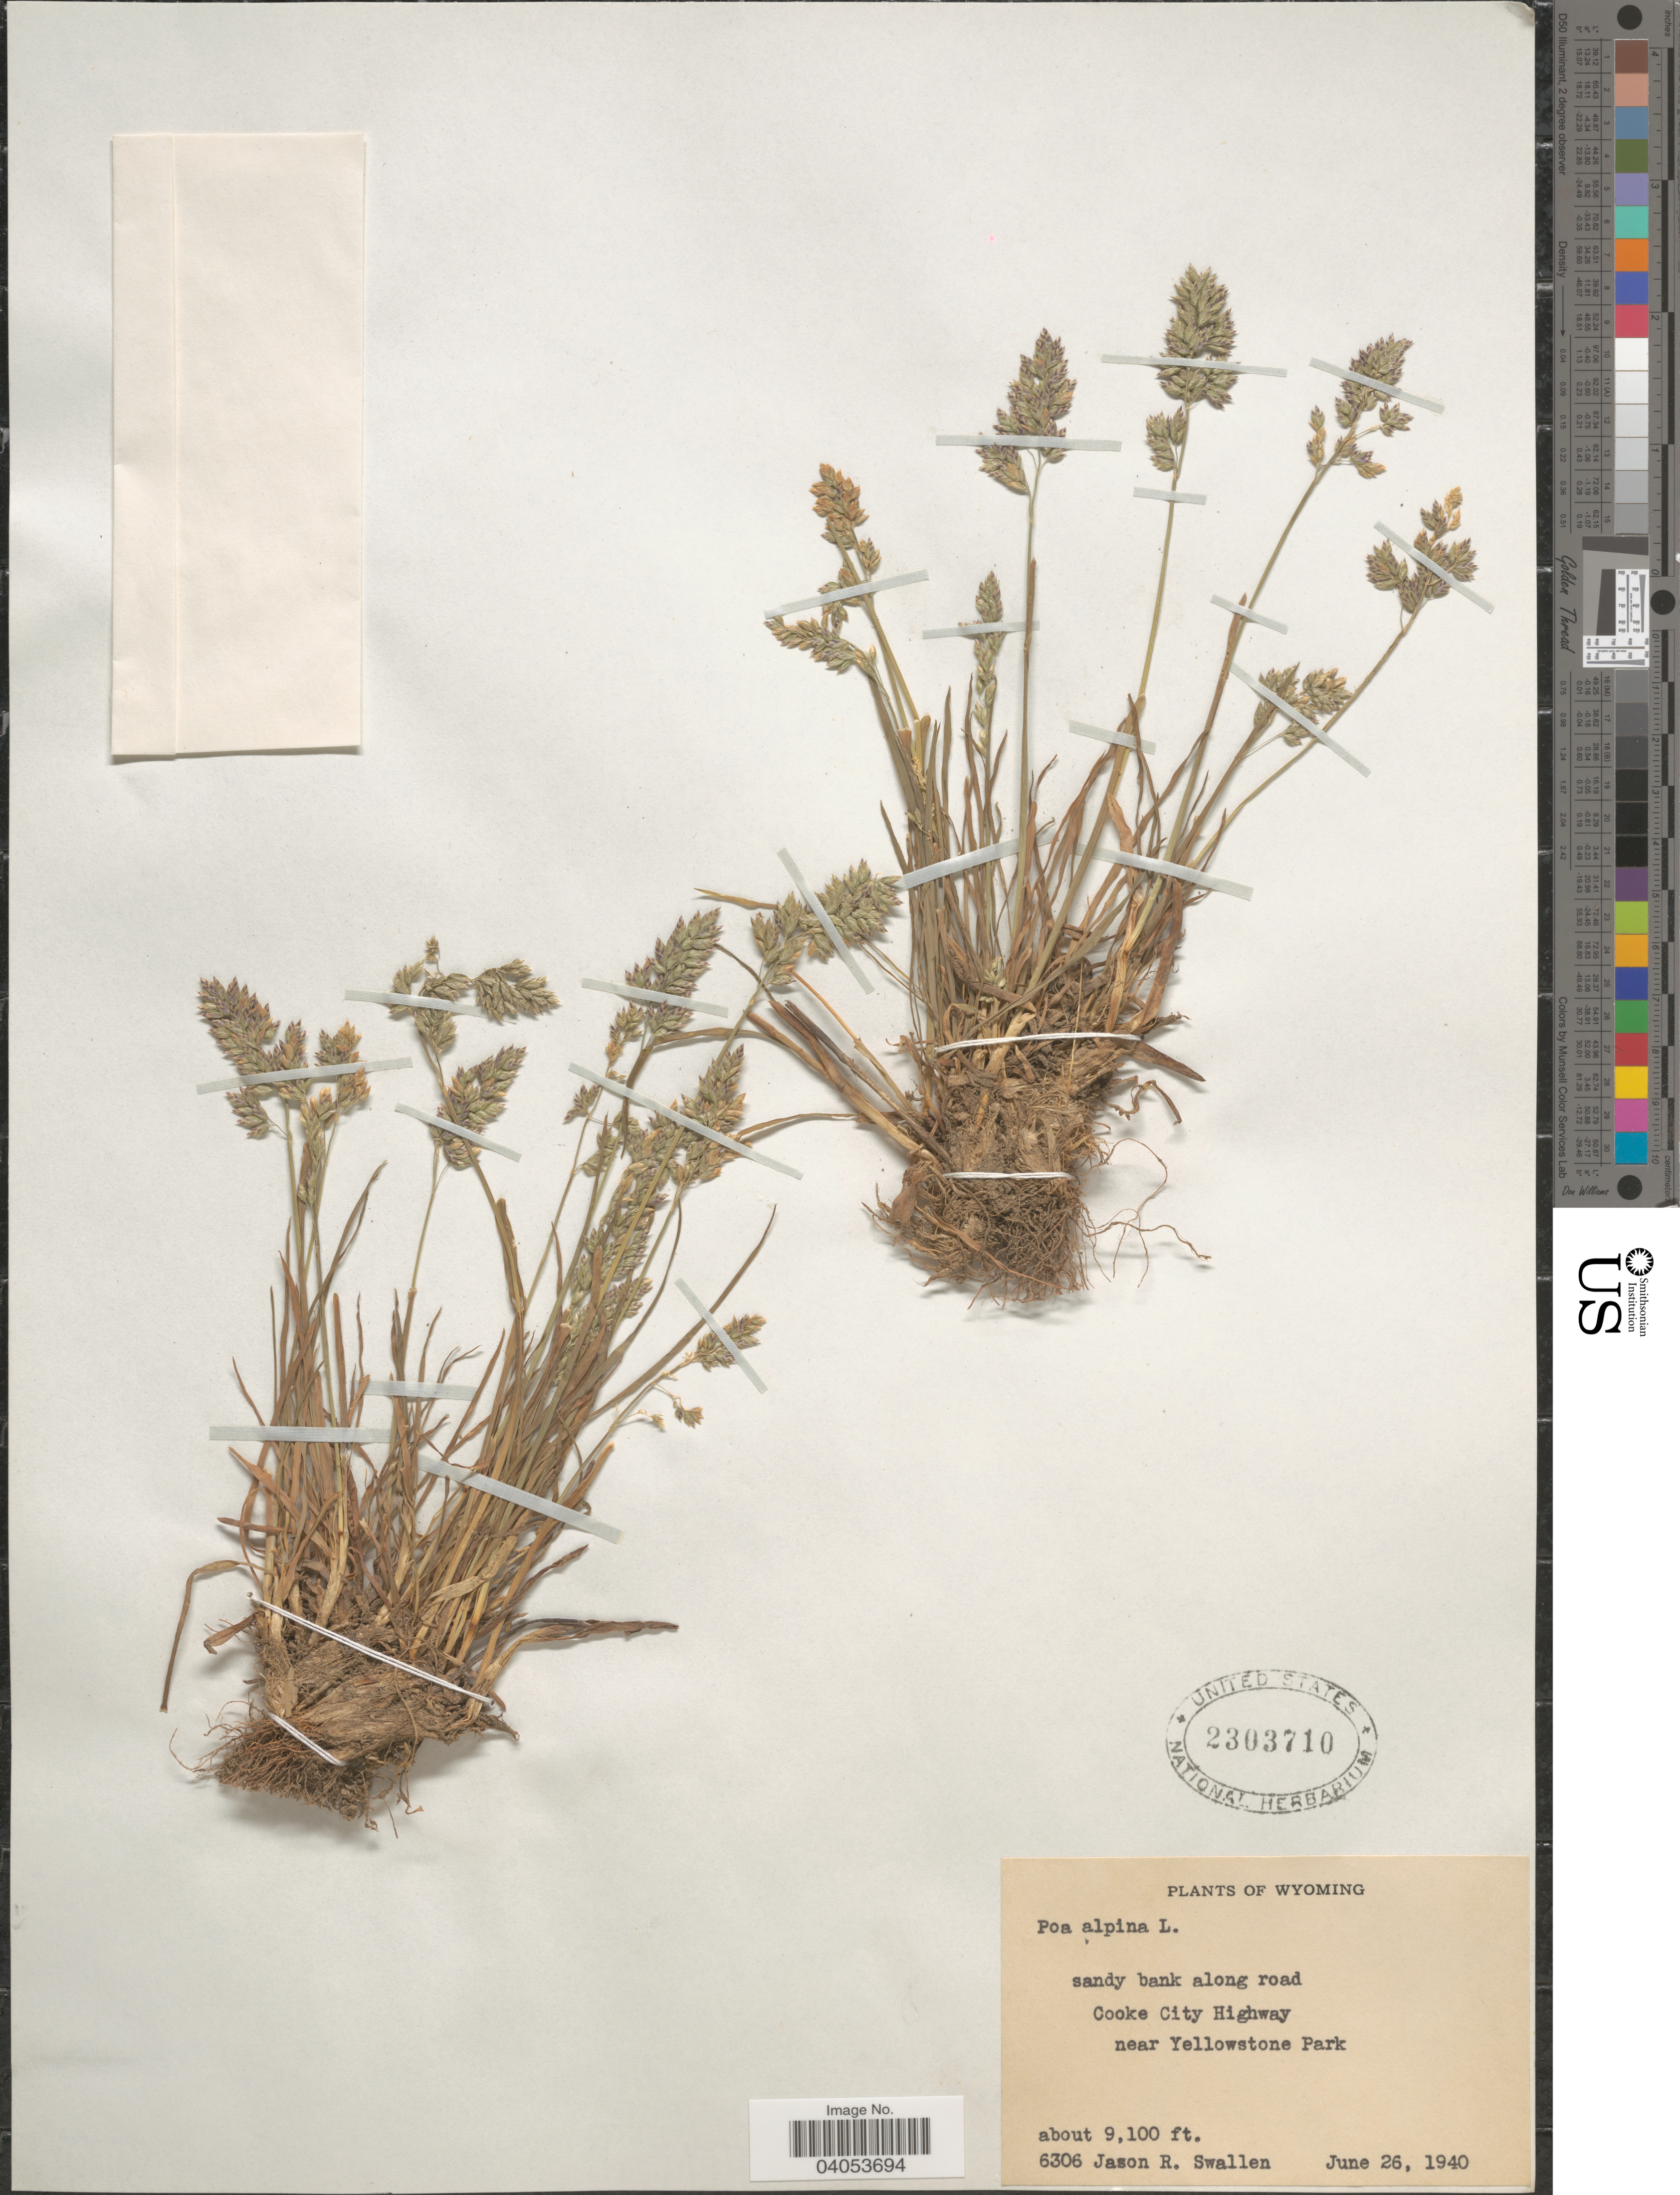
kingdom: Plantae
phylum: Tracheophyta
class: Liliopsida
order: Poales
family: Poaceae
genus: Poa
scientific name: Poa alpina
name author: L.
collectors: J. R. Swallen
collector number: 6306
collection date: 1940-06-26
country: United States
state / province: Wyoming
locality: Sandy bank along road Cooke City Highway near Yellowstone Park.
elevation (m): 2774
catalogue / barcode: US 2303710